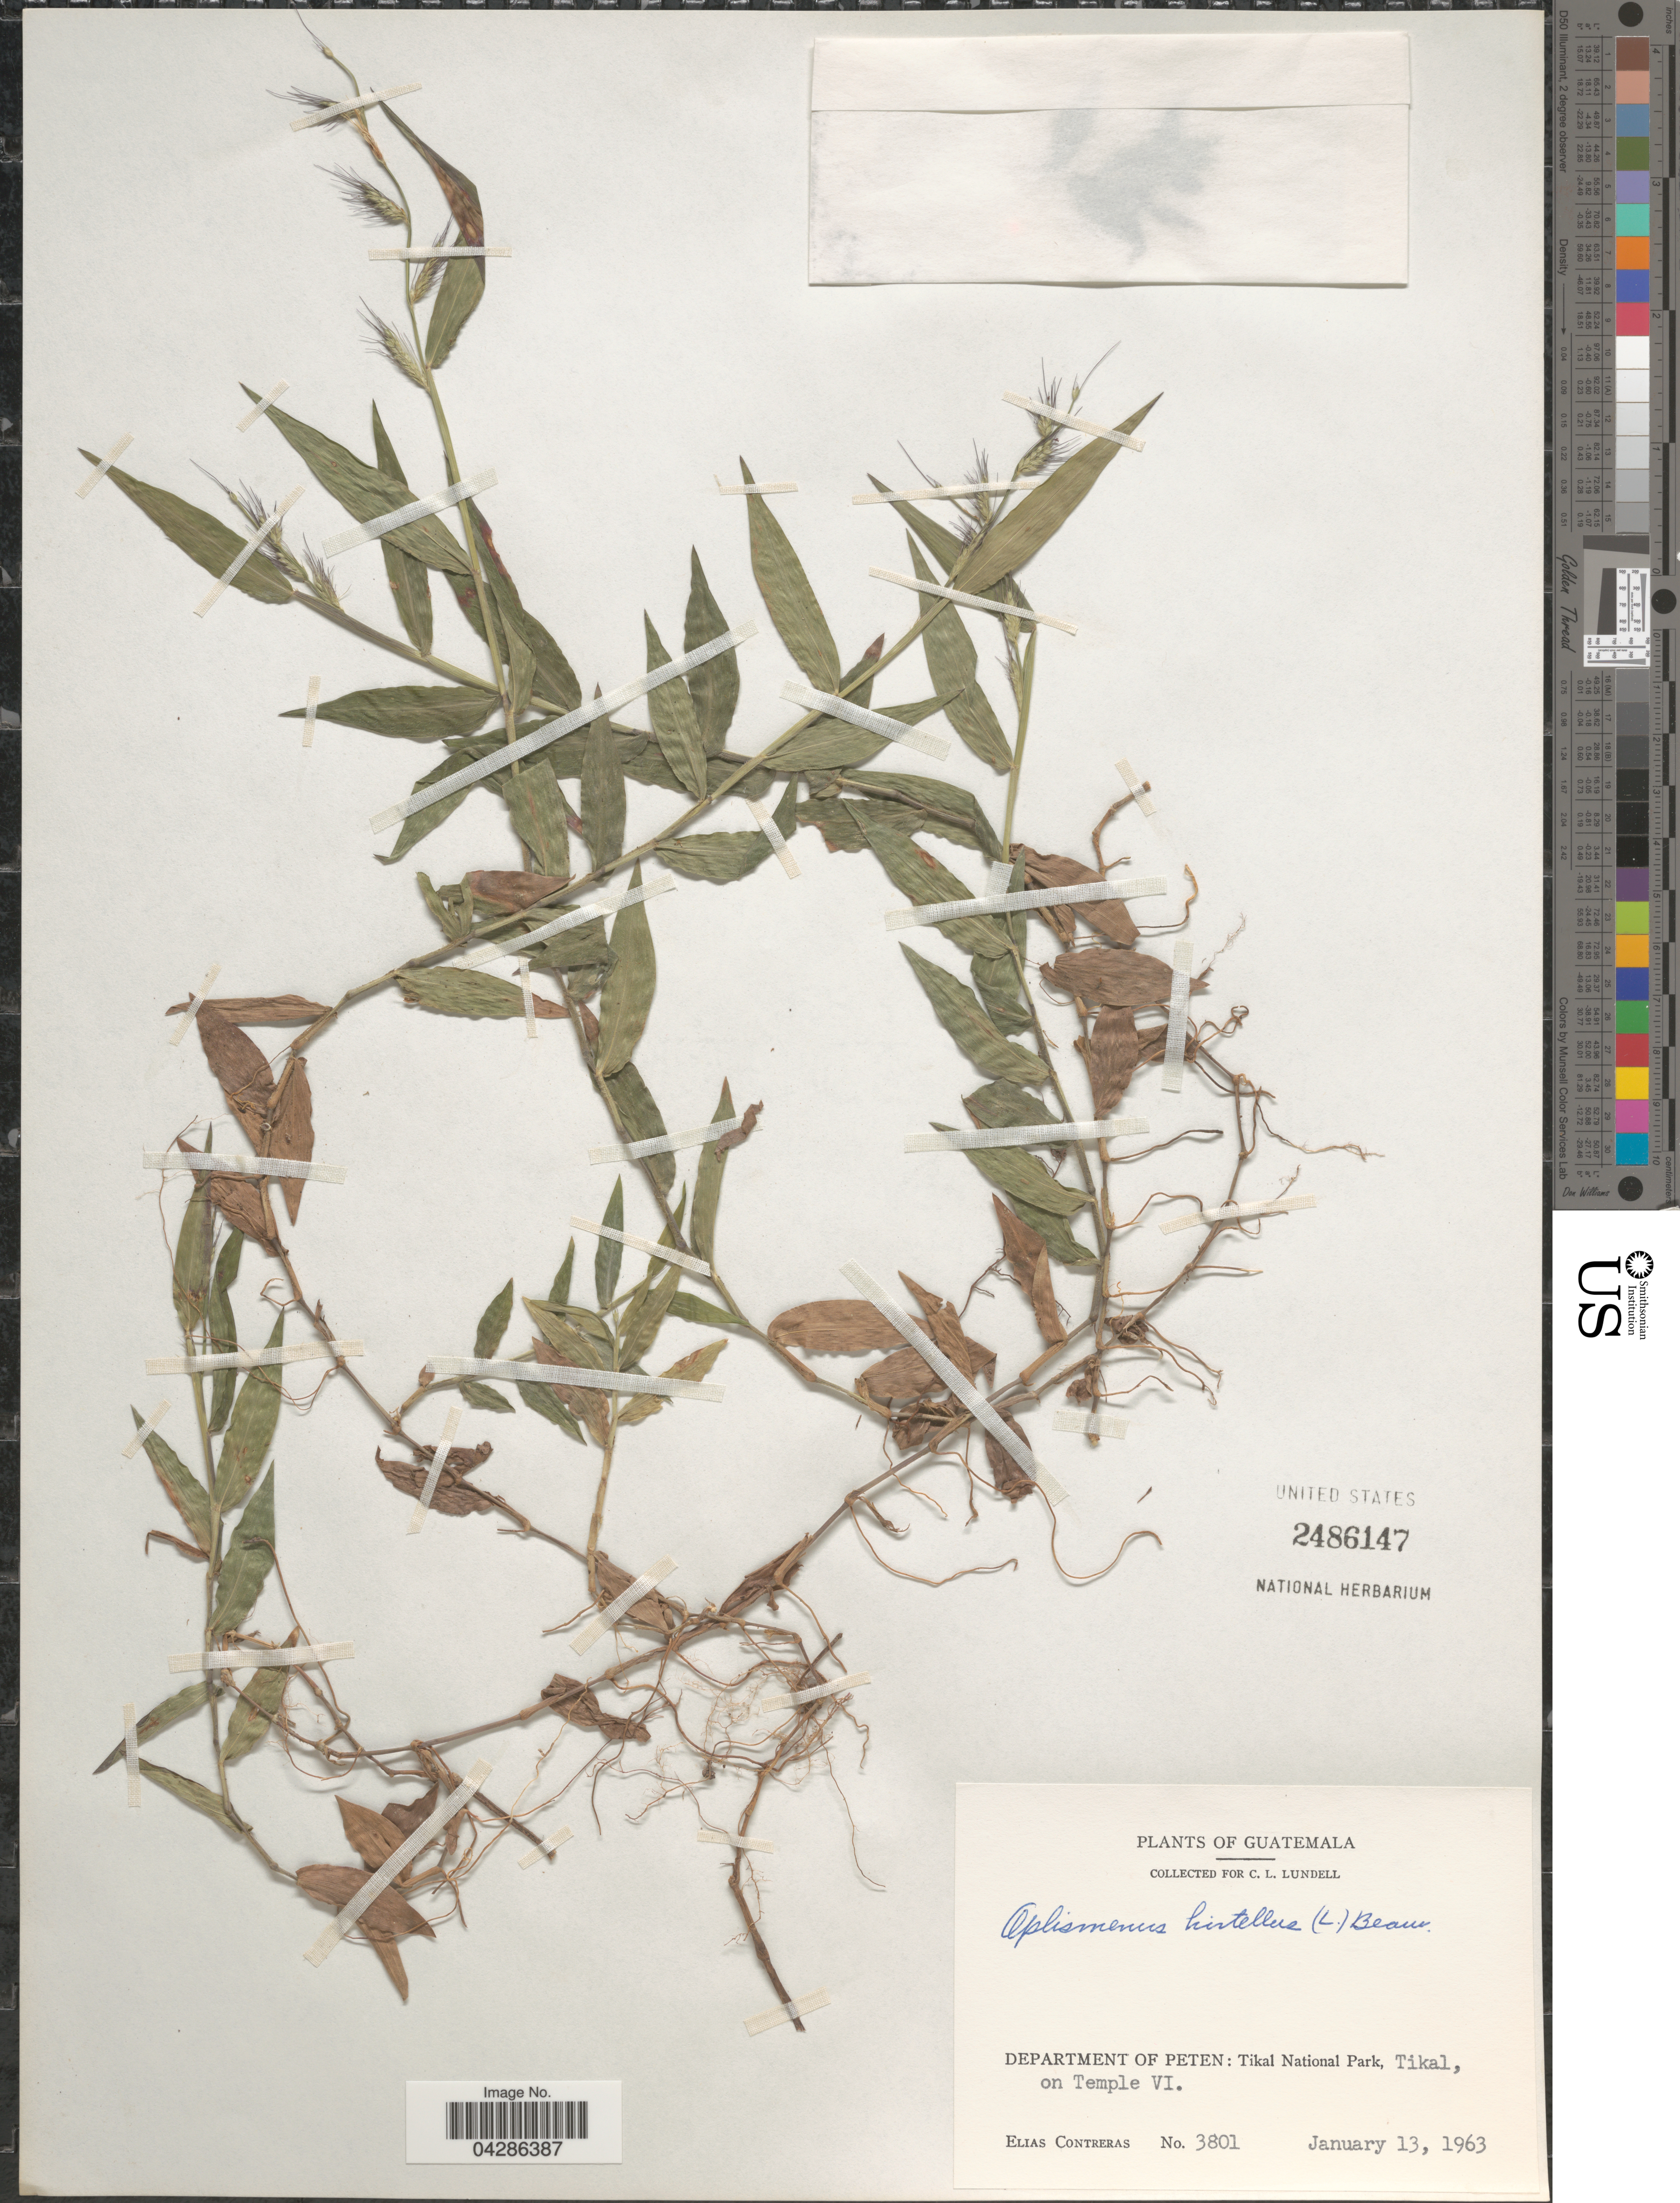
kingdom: Plantae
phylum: Tracheophyta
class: Liliopsida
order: Poales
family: Poaceae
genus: Oplismenus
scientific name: Oplismenus hirtellus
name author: (L.) P. Beauv.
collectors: E. Contreras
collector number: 3801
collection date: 1963-01-13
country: Guatemala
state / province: El Peten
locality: Department Of Peten: Tikal National Park, Tikal, on Temple VI.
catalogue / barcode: US 2486147